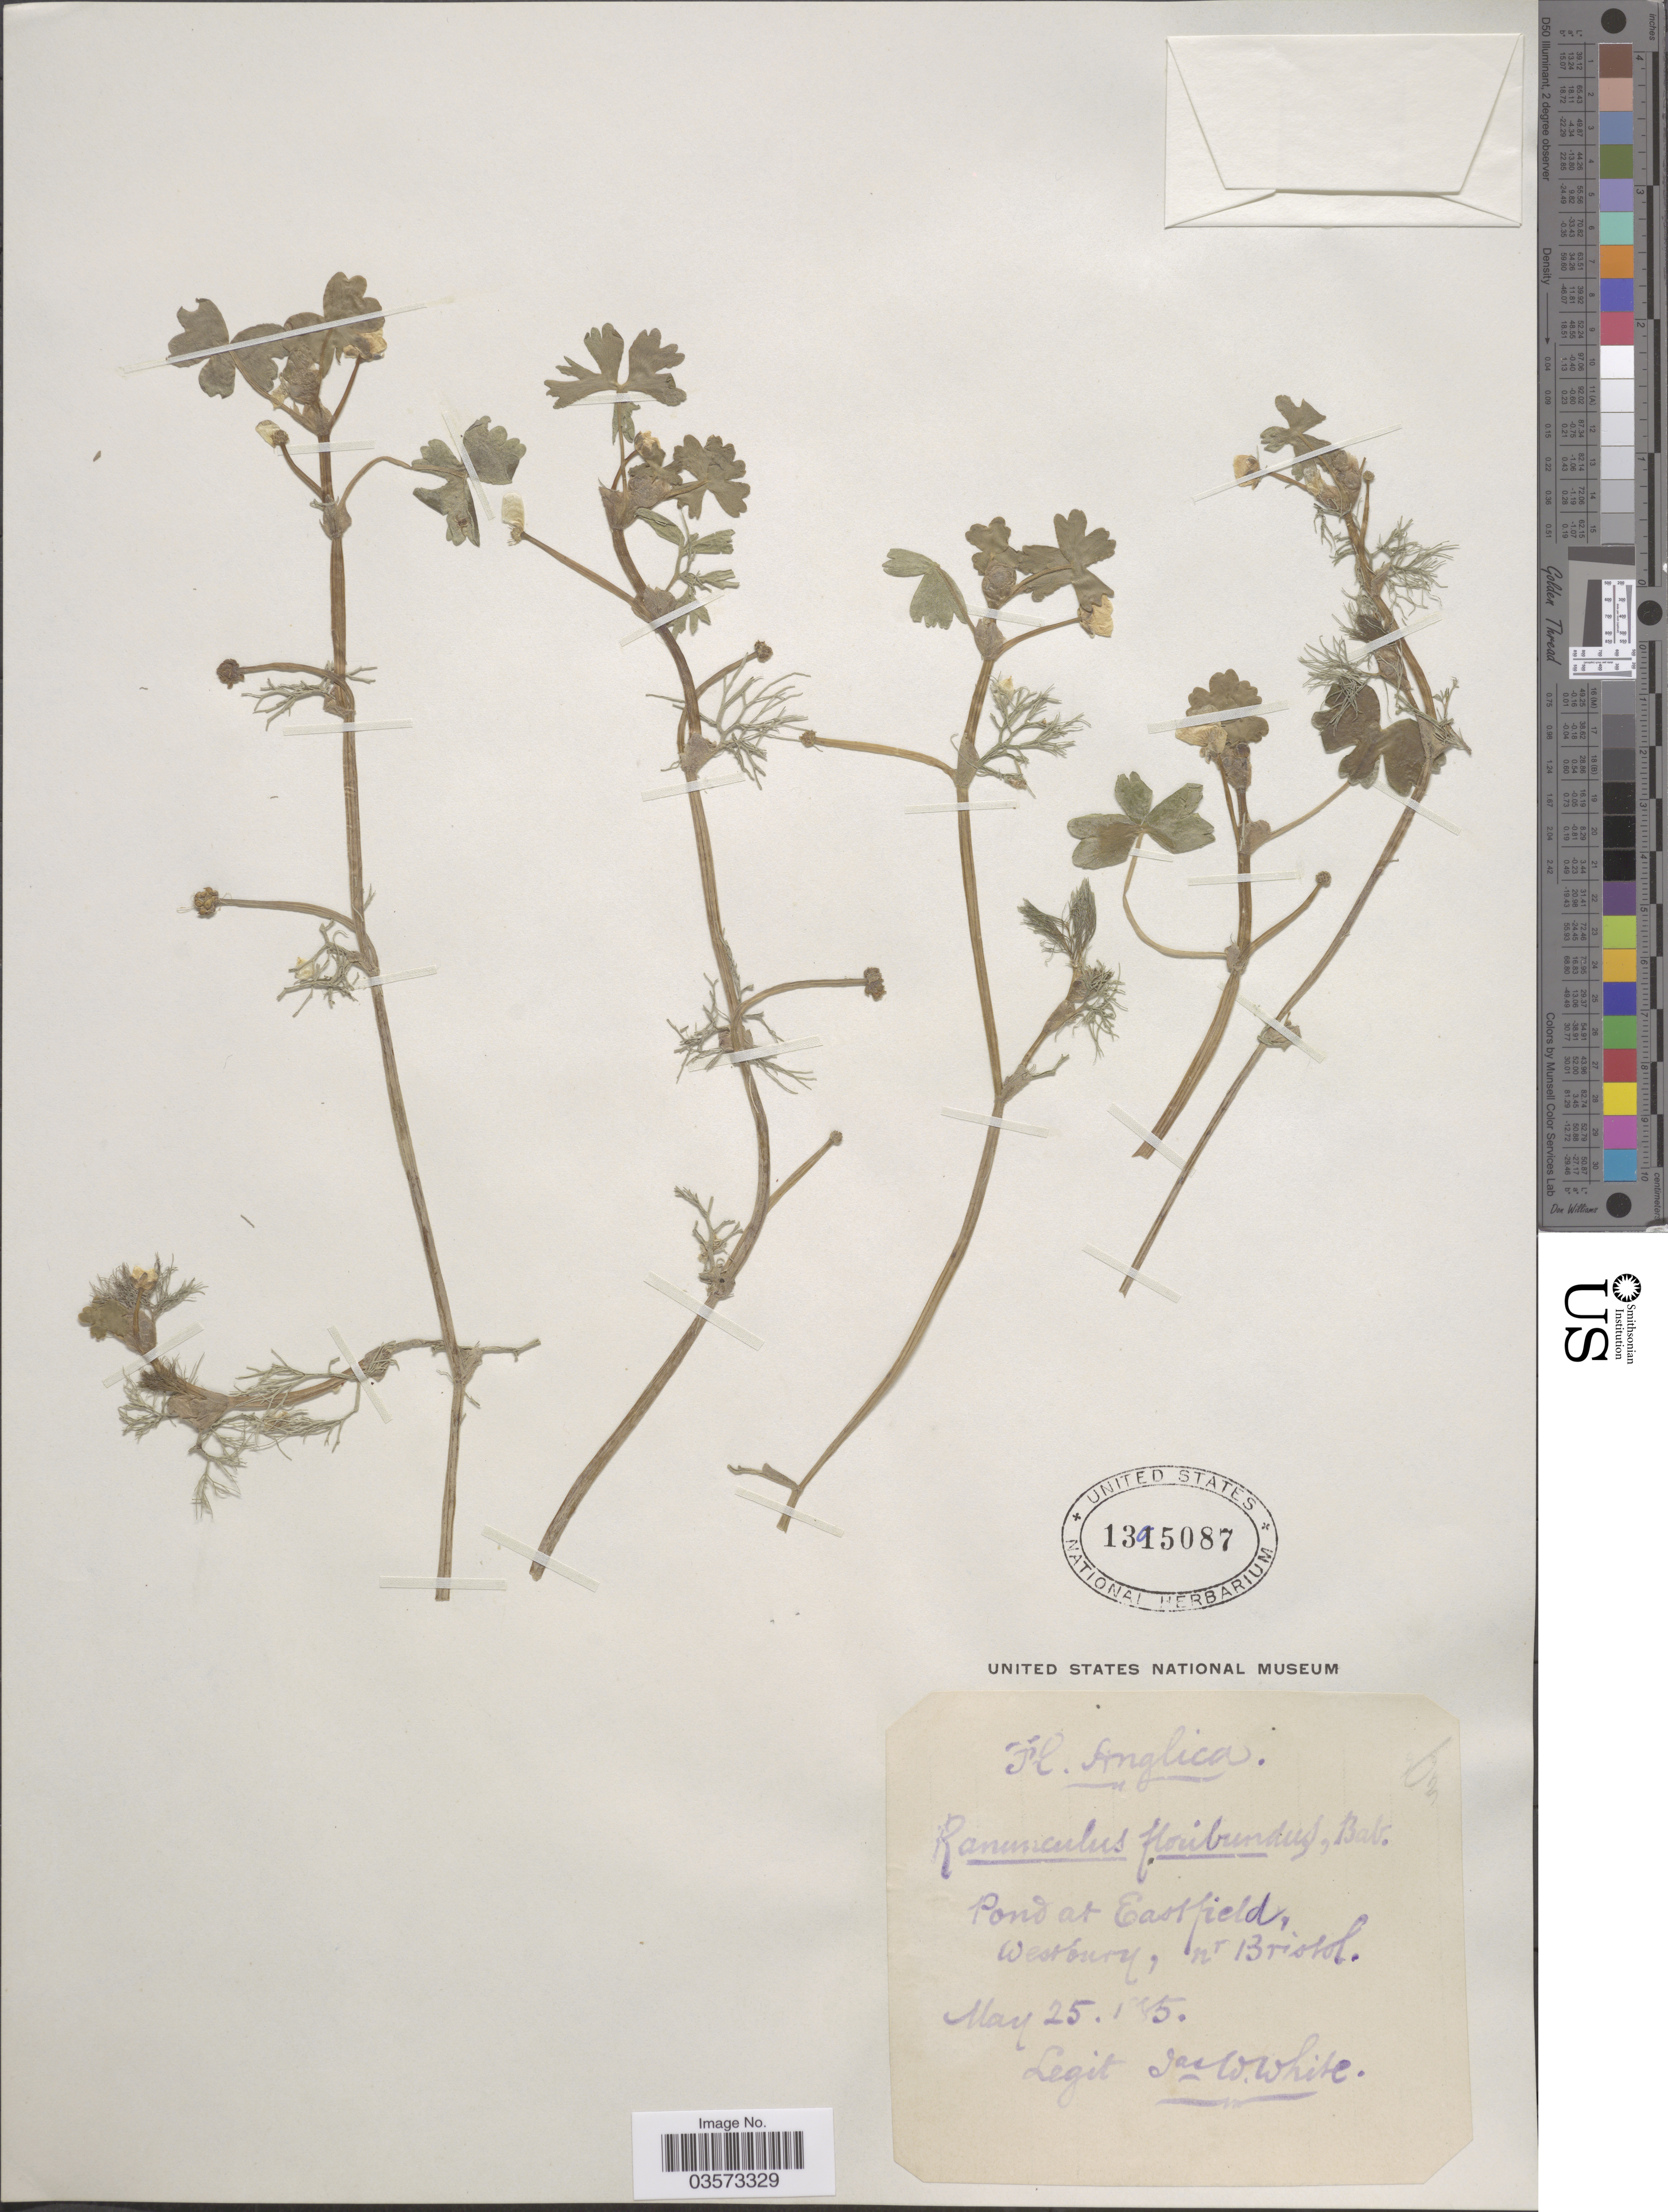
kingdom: Plantae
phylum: Tracheophyta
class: Magnoliopsida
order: Ranunculales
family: Ranunculaceae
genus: Ranunculus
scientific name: Ranunculus peltatus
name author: Schrank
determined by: Strong, Mark T., (BOT), Smithsonian Institution - National Museum of Natural History (UNITED STATES)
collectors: J. W. White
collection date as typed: Transcribed d/m/y: 25/5/95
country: United Kingdom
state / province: England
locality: Anglica. Pond at Eastfield, Westbury, nr Bristol.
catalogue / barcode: US 1395087